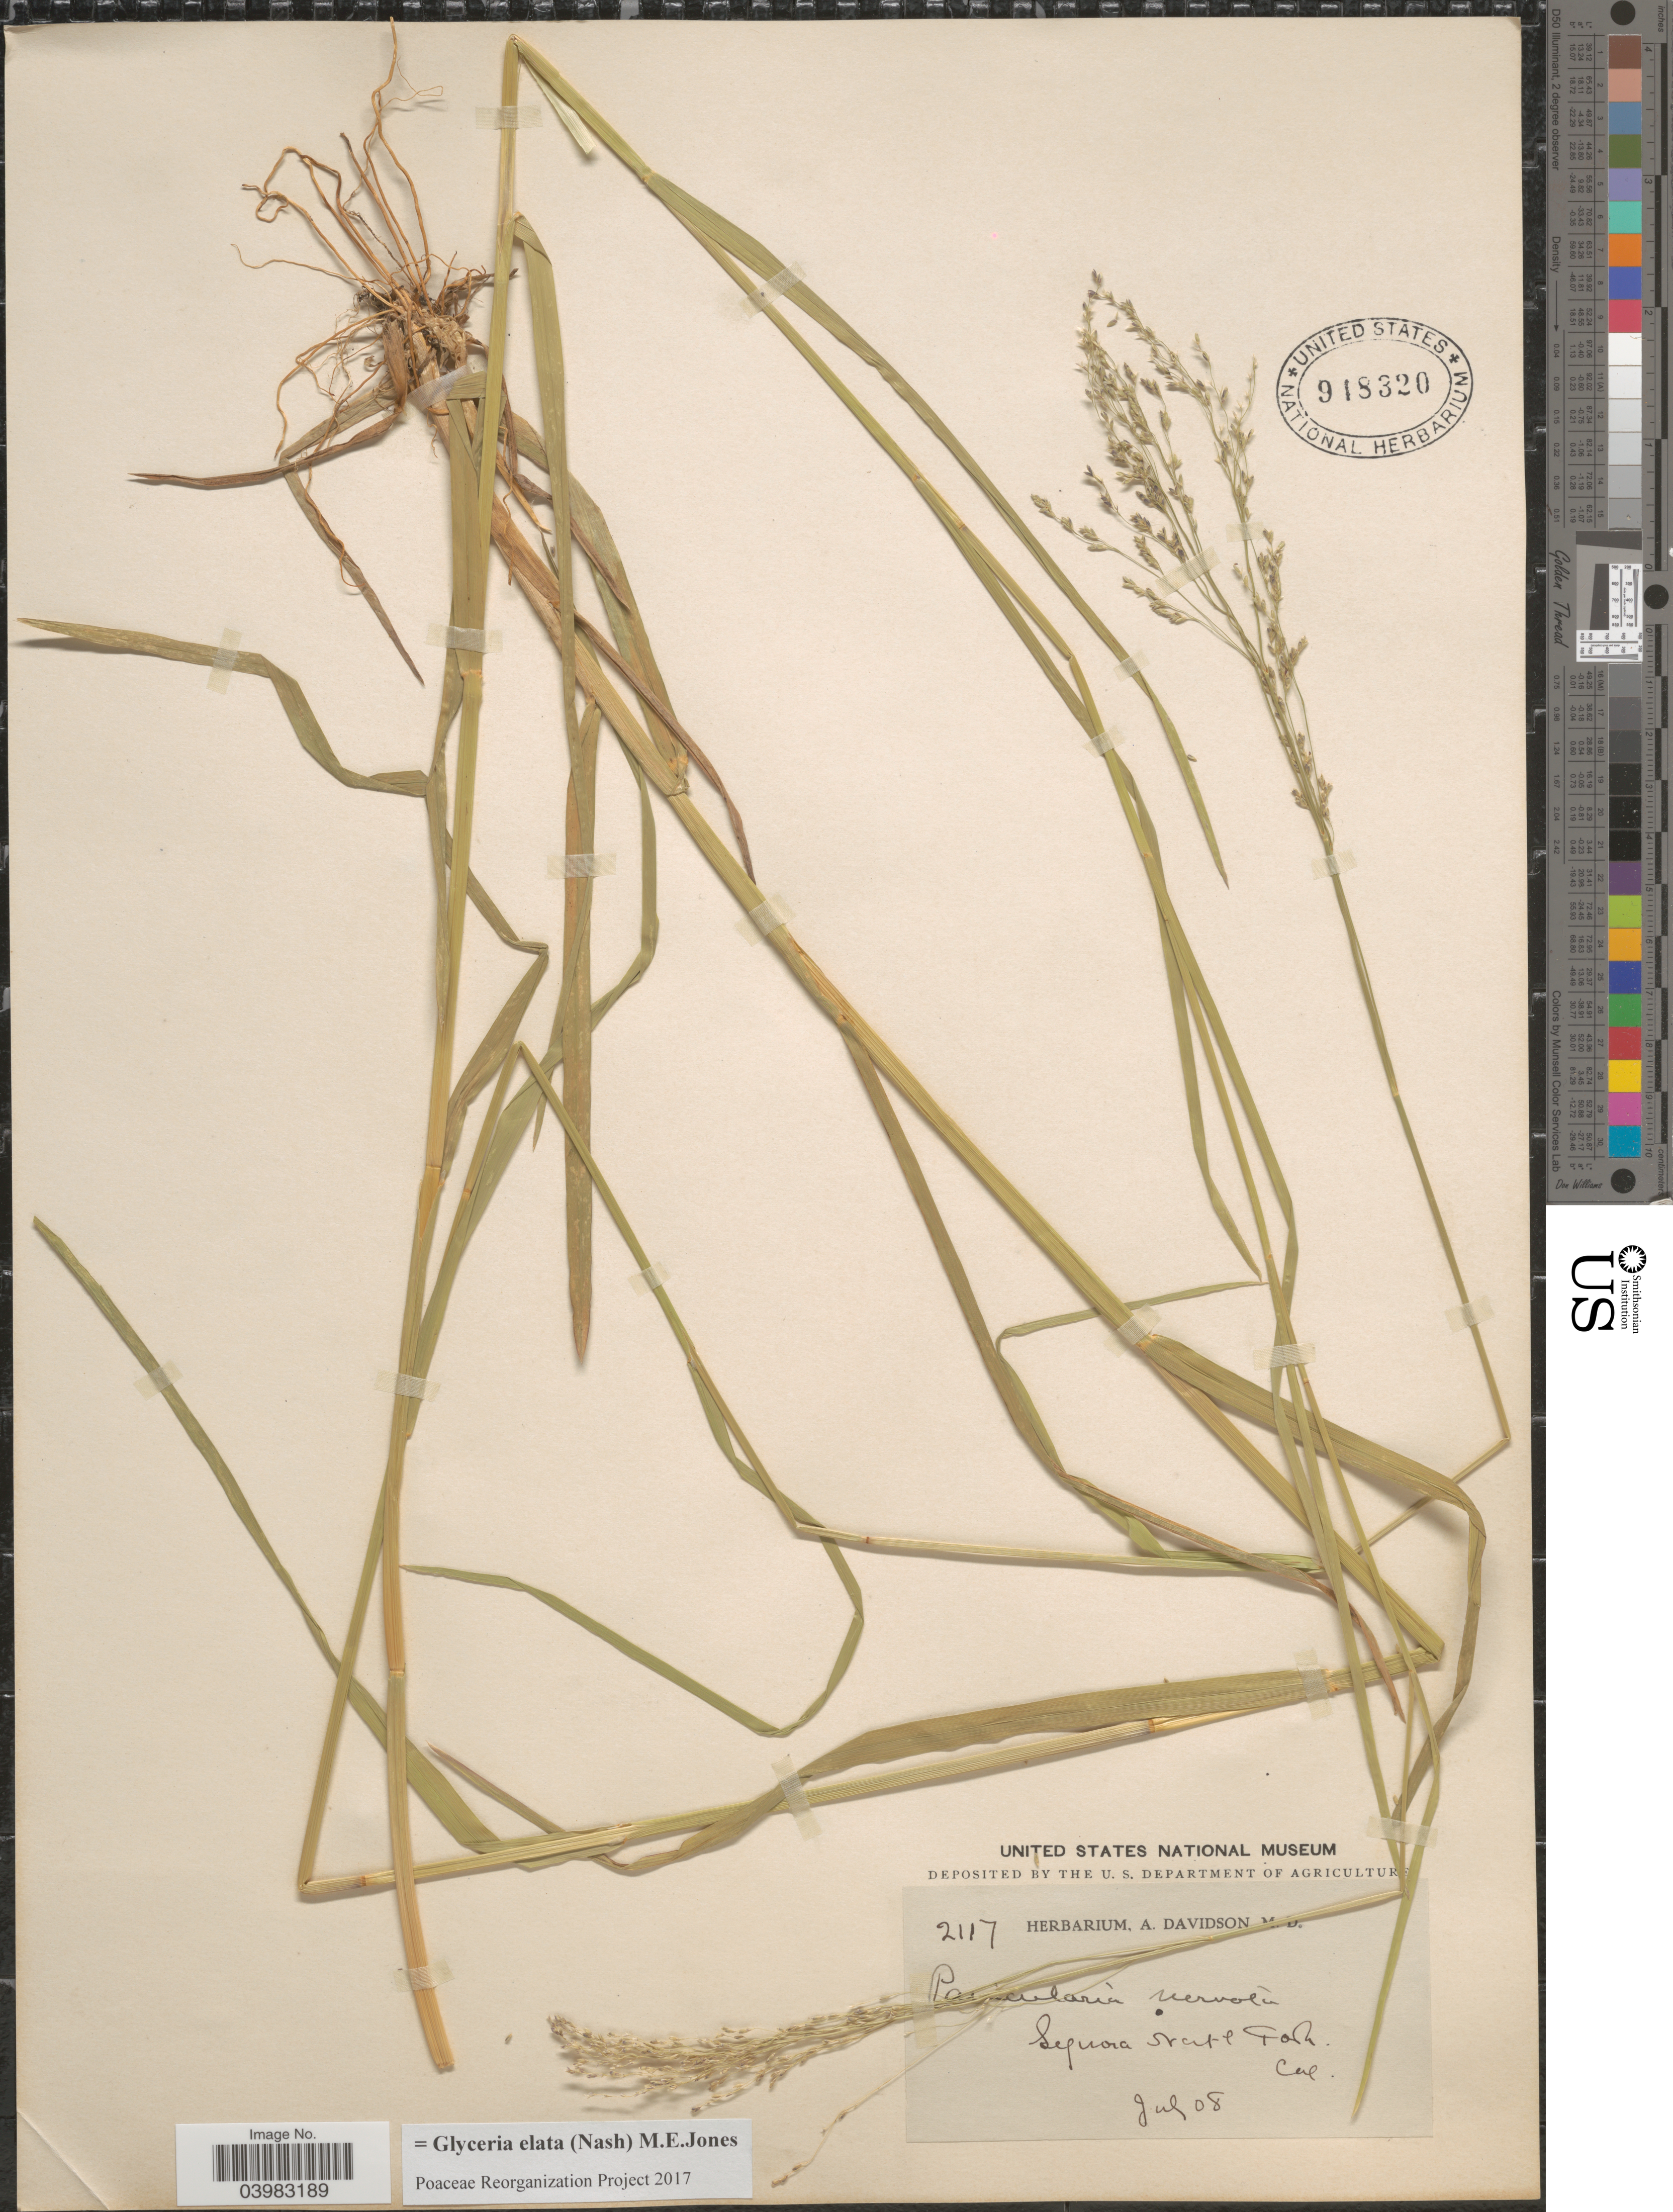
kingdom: Plantae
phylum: Tracheophyta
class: Liliopsida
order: Poales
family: Poaceae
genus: Glyceria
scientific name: Glyceria elata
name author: (Nash) M.E. Jones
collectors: ex herb. A. Davidson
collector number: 2117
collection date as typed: Transcribed d/m/y: /7/8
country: United States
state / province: California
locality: Sequoia Nat'l Park.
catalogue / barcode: US 918320